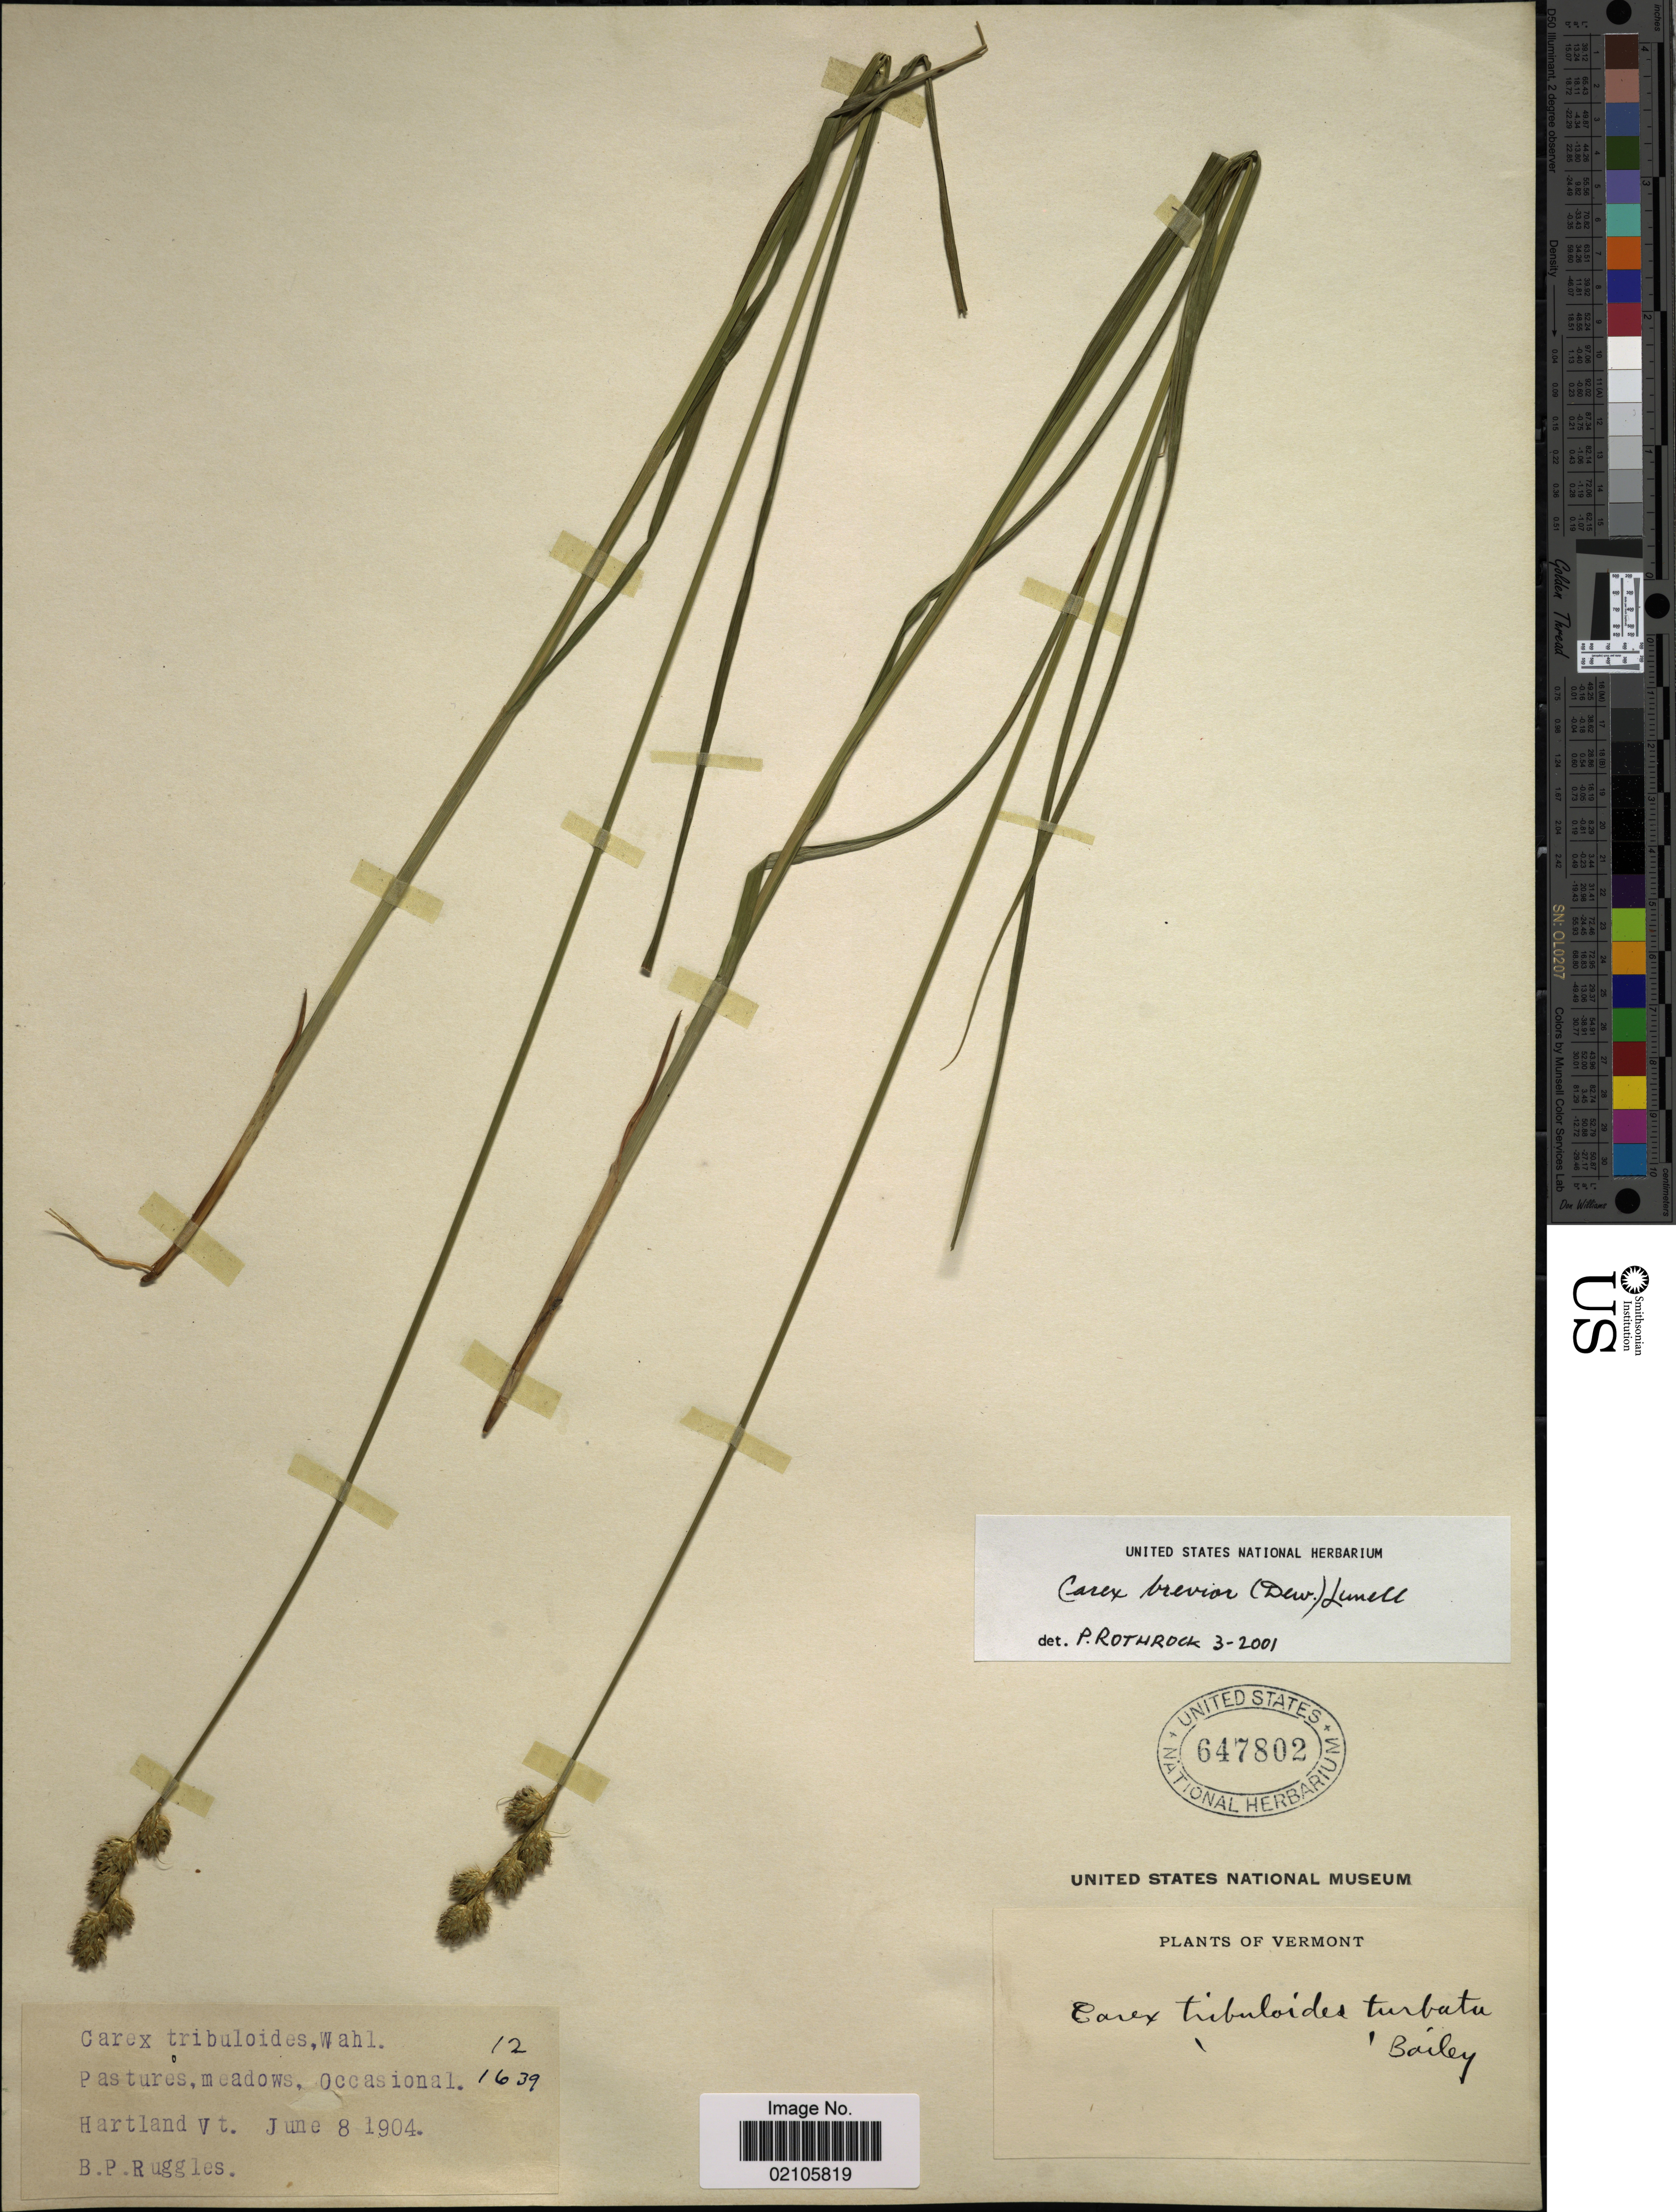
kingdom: Plantae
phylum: Tracheophyta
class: Liliopsida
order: Poales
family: Cyperaceae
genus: Carex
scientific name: Carex brevior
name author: (Dewey) Mack. ex Lunell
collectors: B. Ruggles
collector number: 12/1639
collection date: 1904-06-08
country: United States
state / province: Vermont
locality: Hartland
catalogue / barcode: US 647802